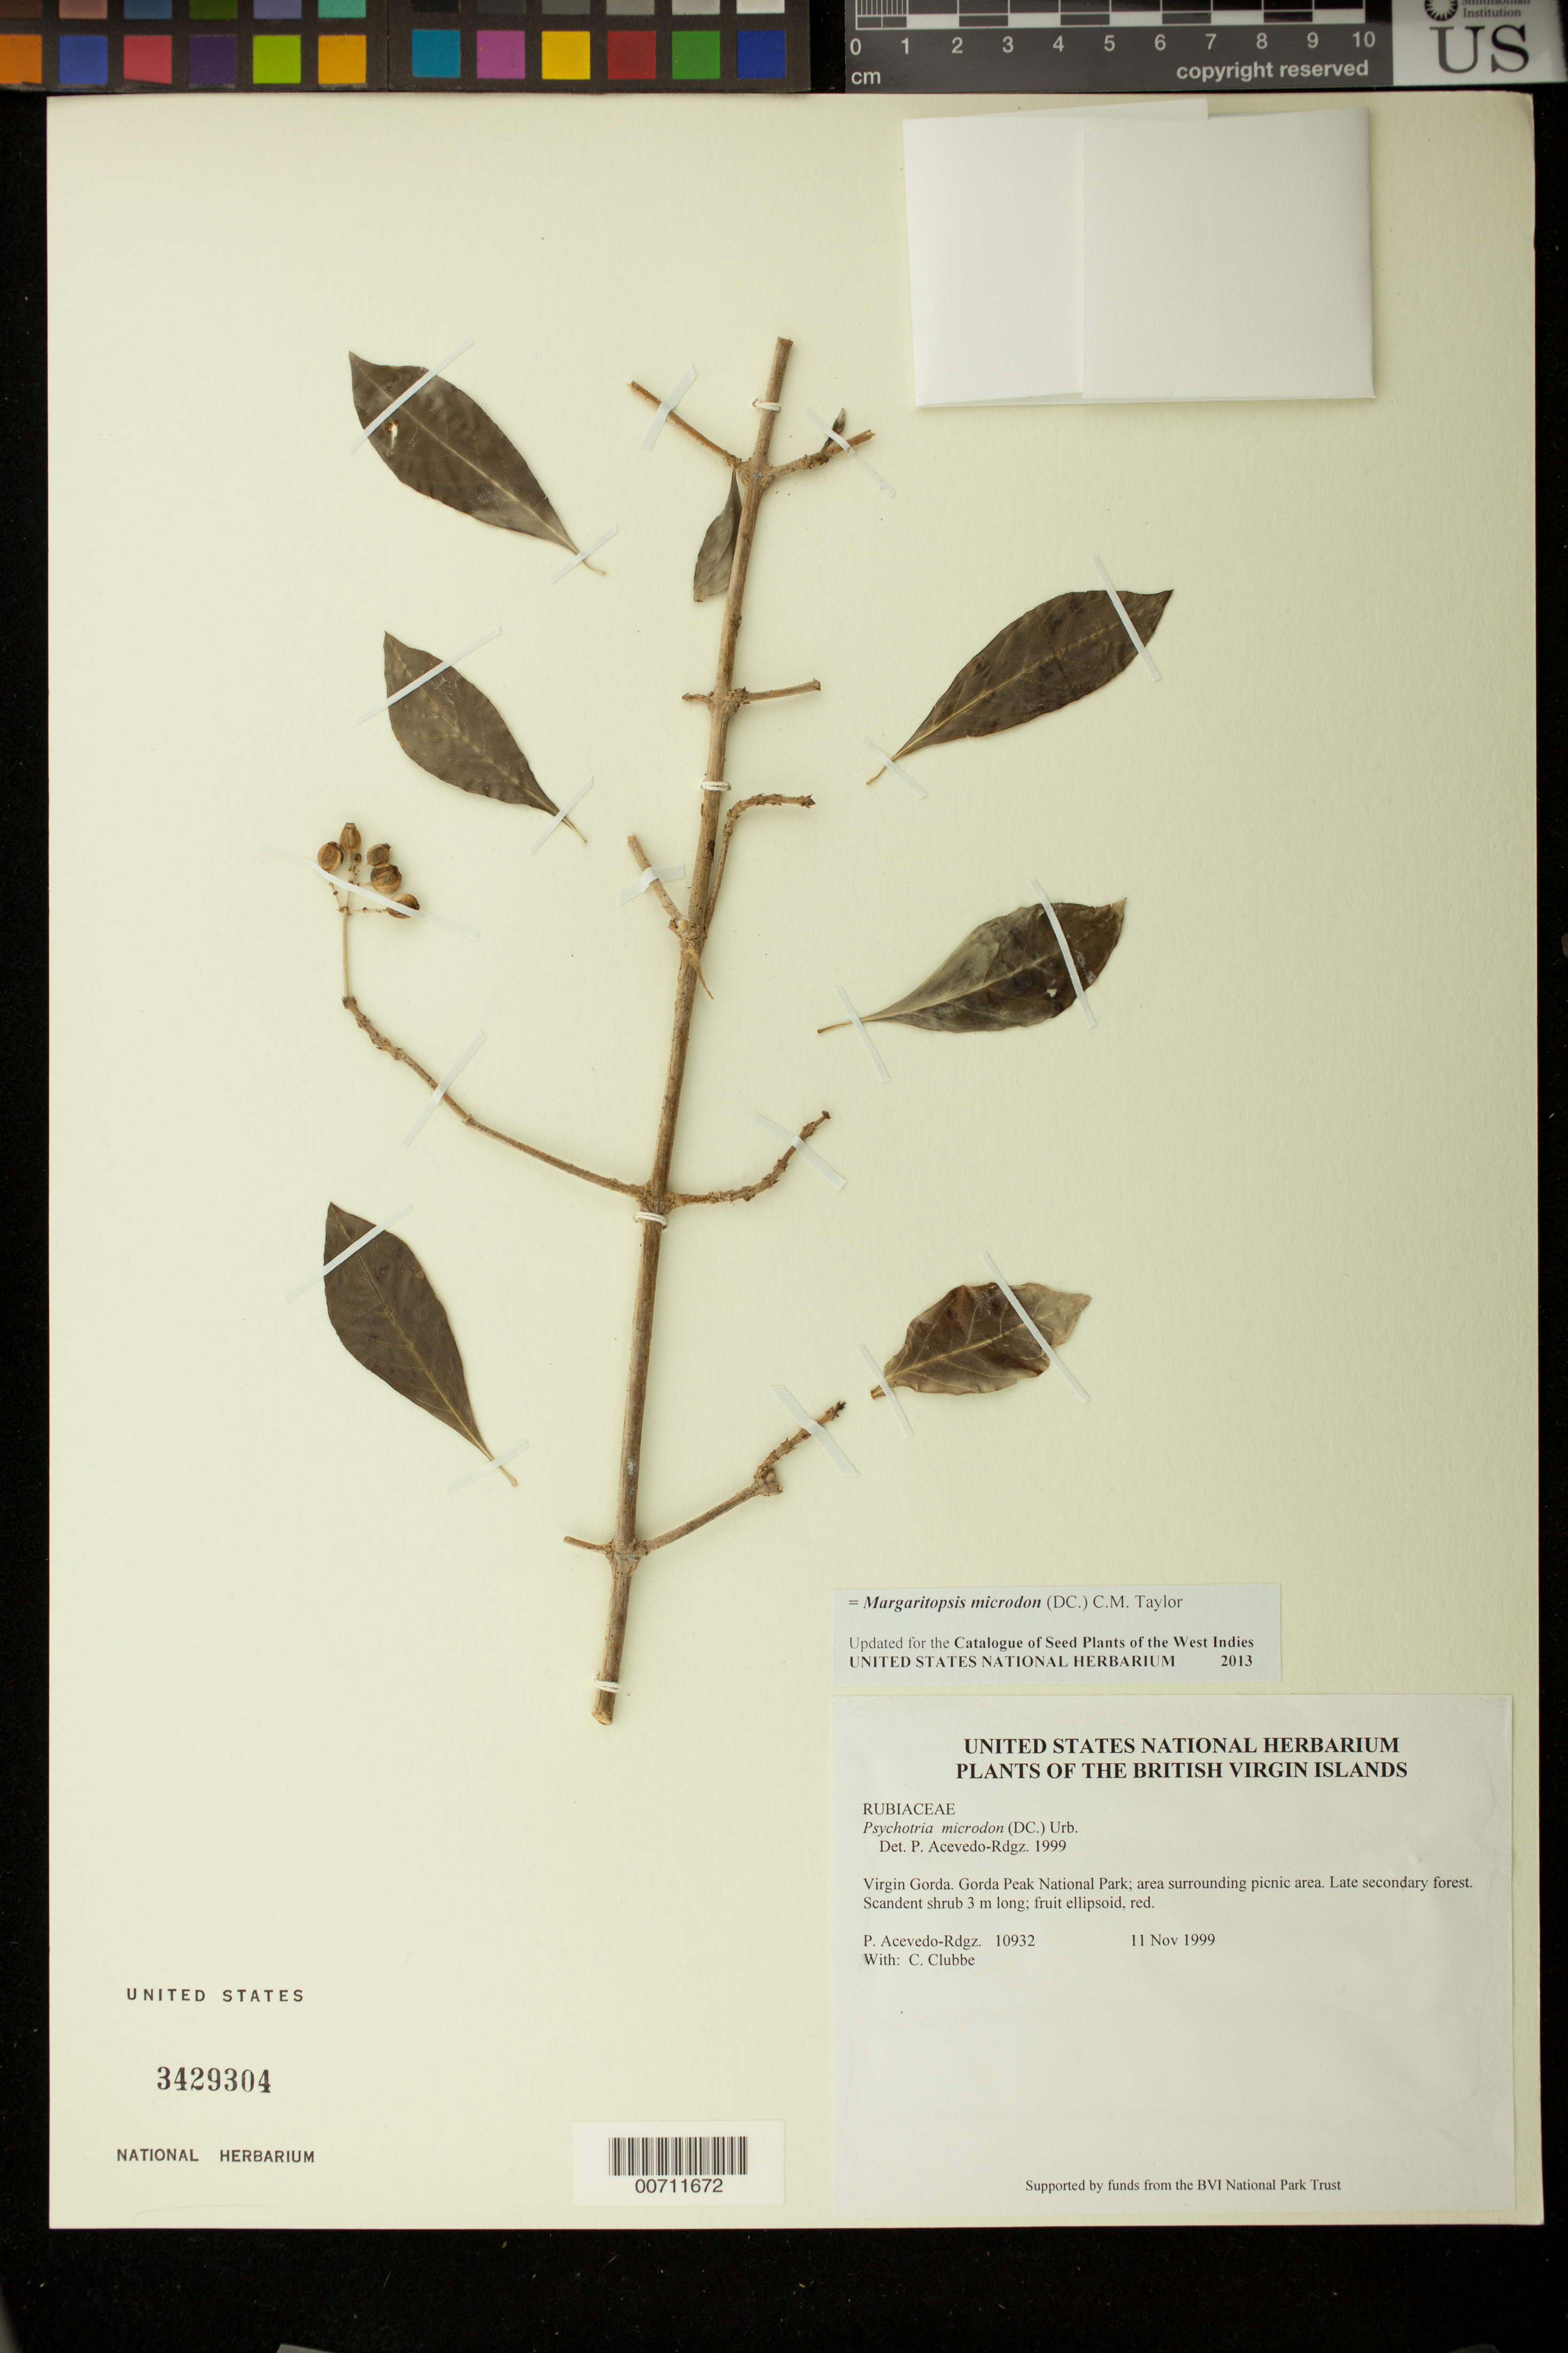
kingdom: Plantae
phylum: Tracheophyta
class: Magnoliopsida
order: Gentianales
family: Rubiaceae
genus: Margaritopsis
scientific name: Margaritopsis microdon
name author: (DC.) C.M. Taylor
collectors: P. Acevedo-Rodr., C. Clubbe, M. Gillman & C. Hankamer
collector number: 10932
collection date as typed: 11 Nov 1999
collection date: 1999-11-11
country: British Virgin Islands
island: Virgin Gorda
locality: Gorda Peak National Park; area surrounding picnic area.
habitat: Late secondary forest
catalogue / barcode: US 3429304